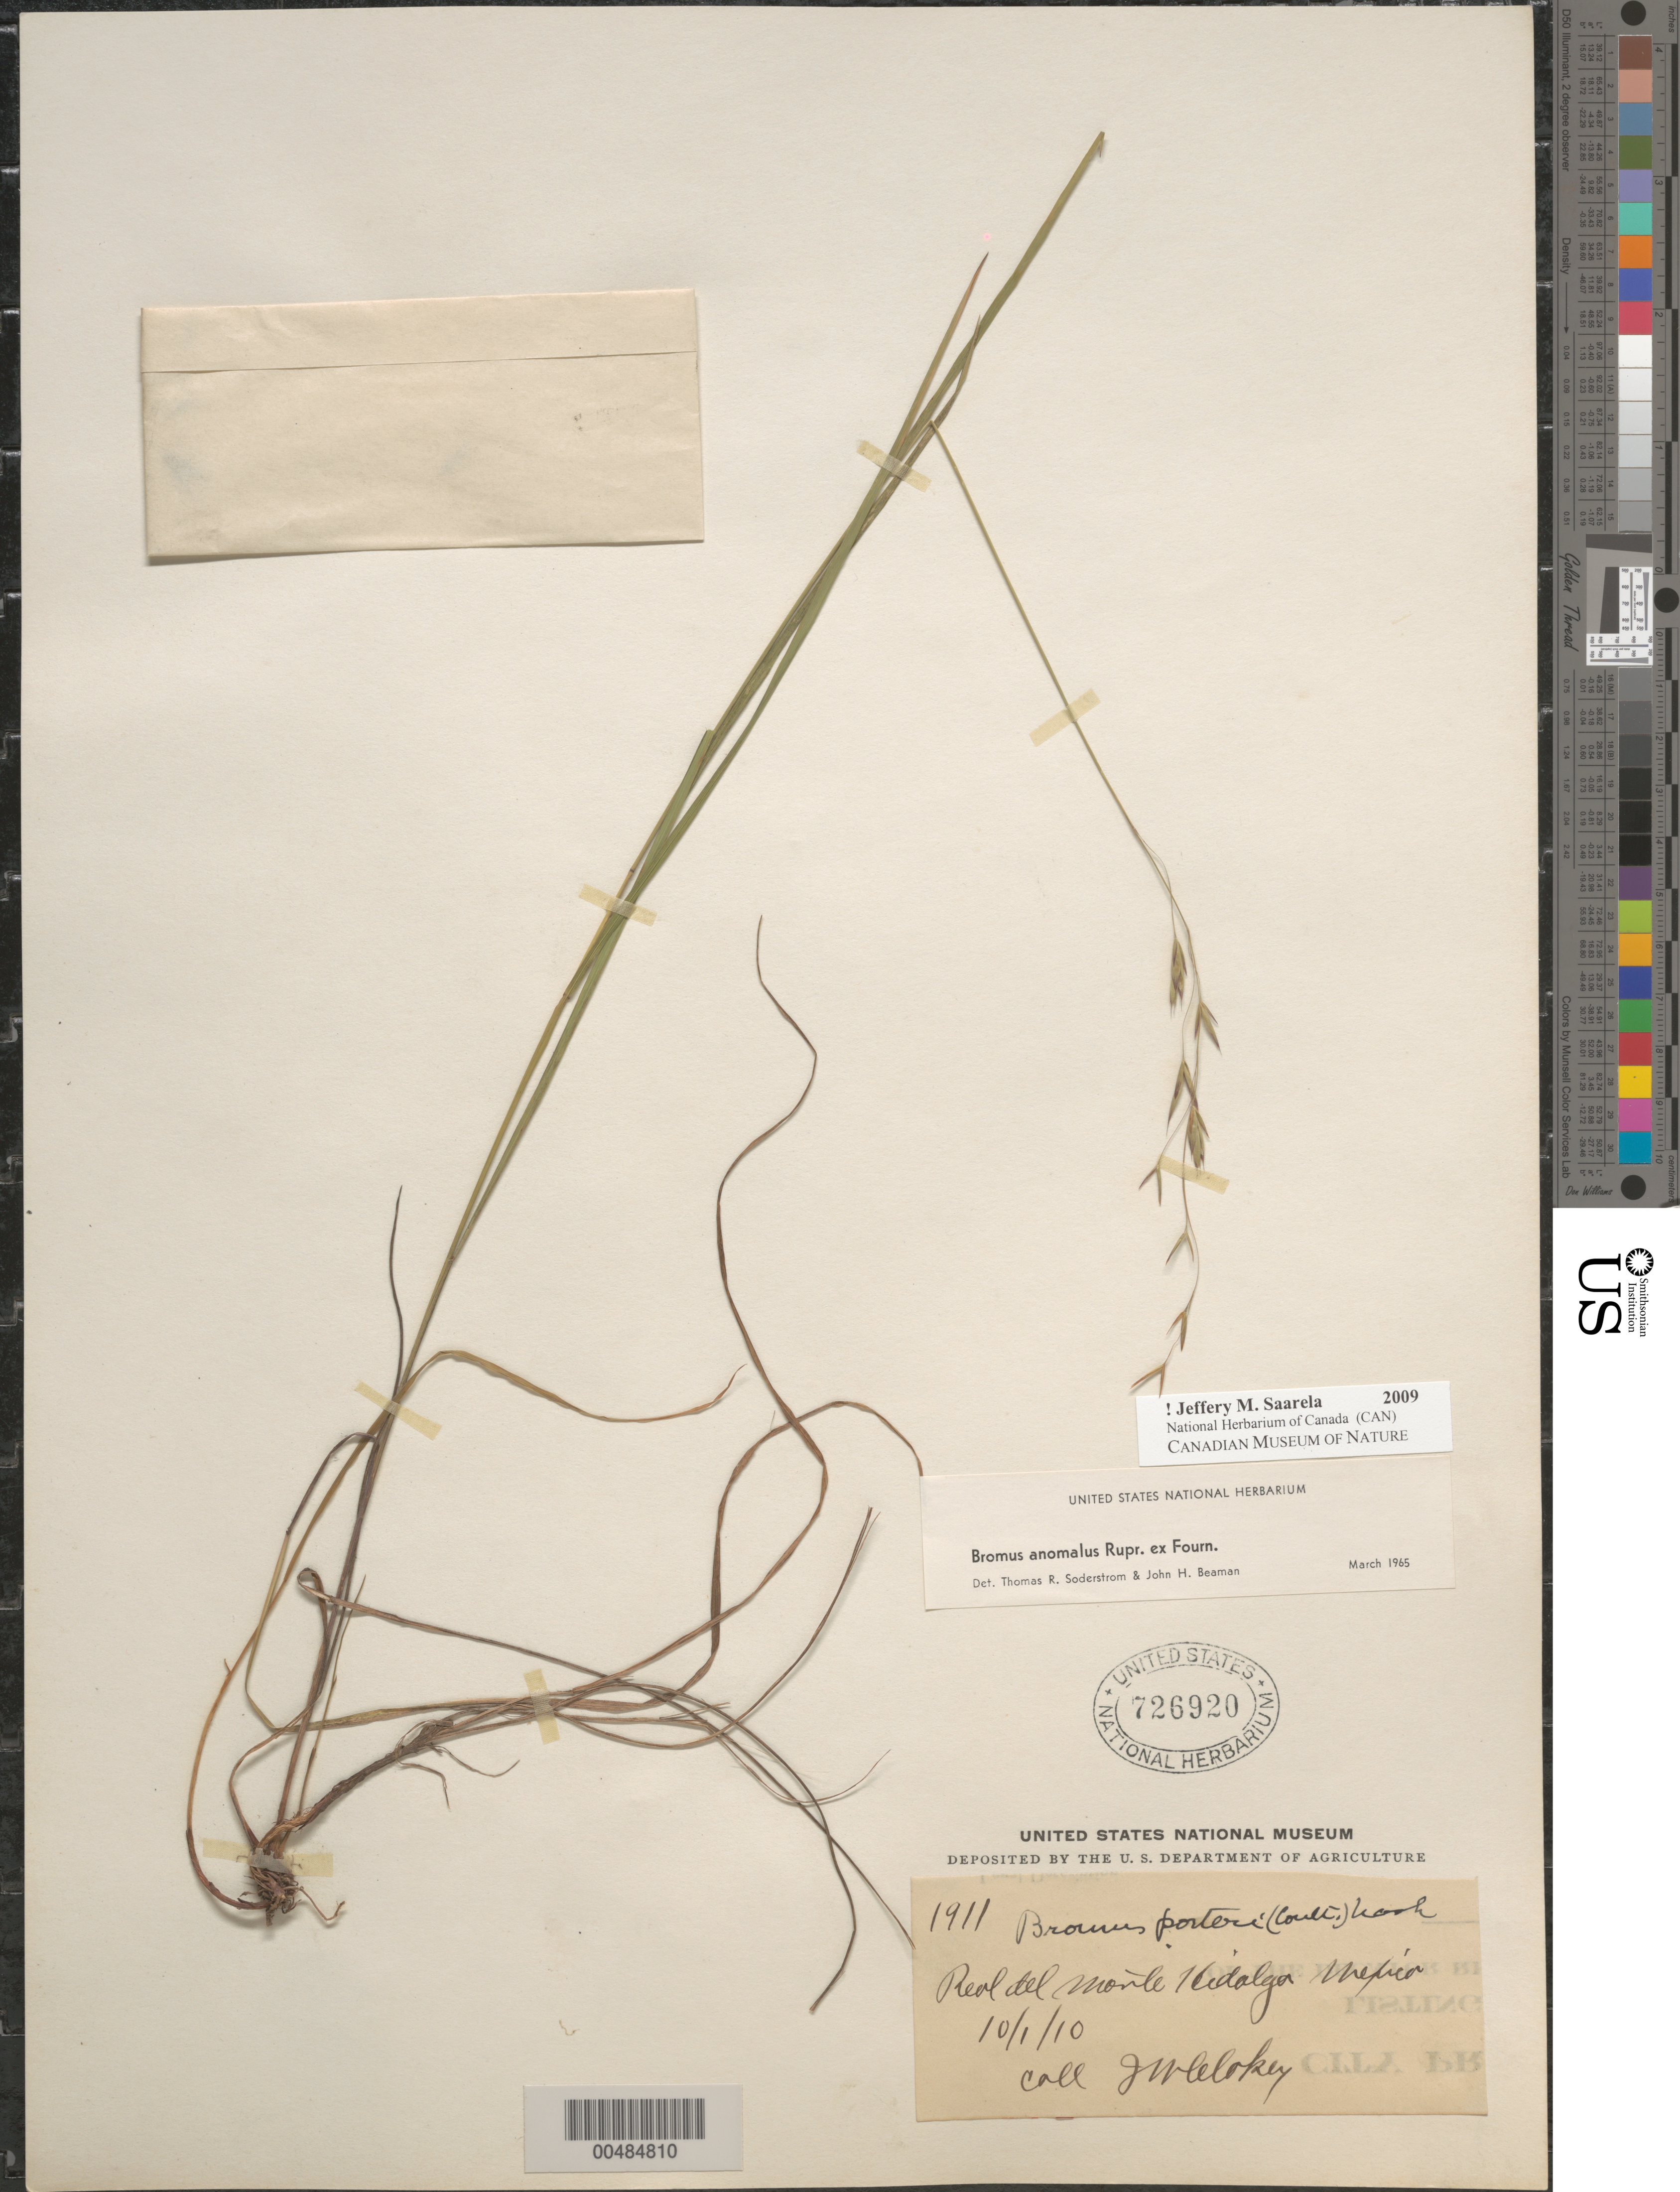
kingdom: Plantae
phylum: Tracheophyta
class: Liliopsida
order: Poales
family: Poaceae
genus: Bromus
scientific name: Bromus anomalus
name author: Rupr. ex E. Fourn.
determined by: Soderstrom, T. R.; Beaman, J. H.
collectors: I. W. Clokey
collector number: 1911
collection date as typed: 1 Oct 1910 or 10 Jan 1910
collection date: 1910-01-10 or 1910-10-01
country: Mexico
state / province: Hidalgo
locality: Real del Monte, Hidalgo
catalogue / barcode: US 726920